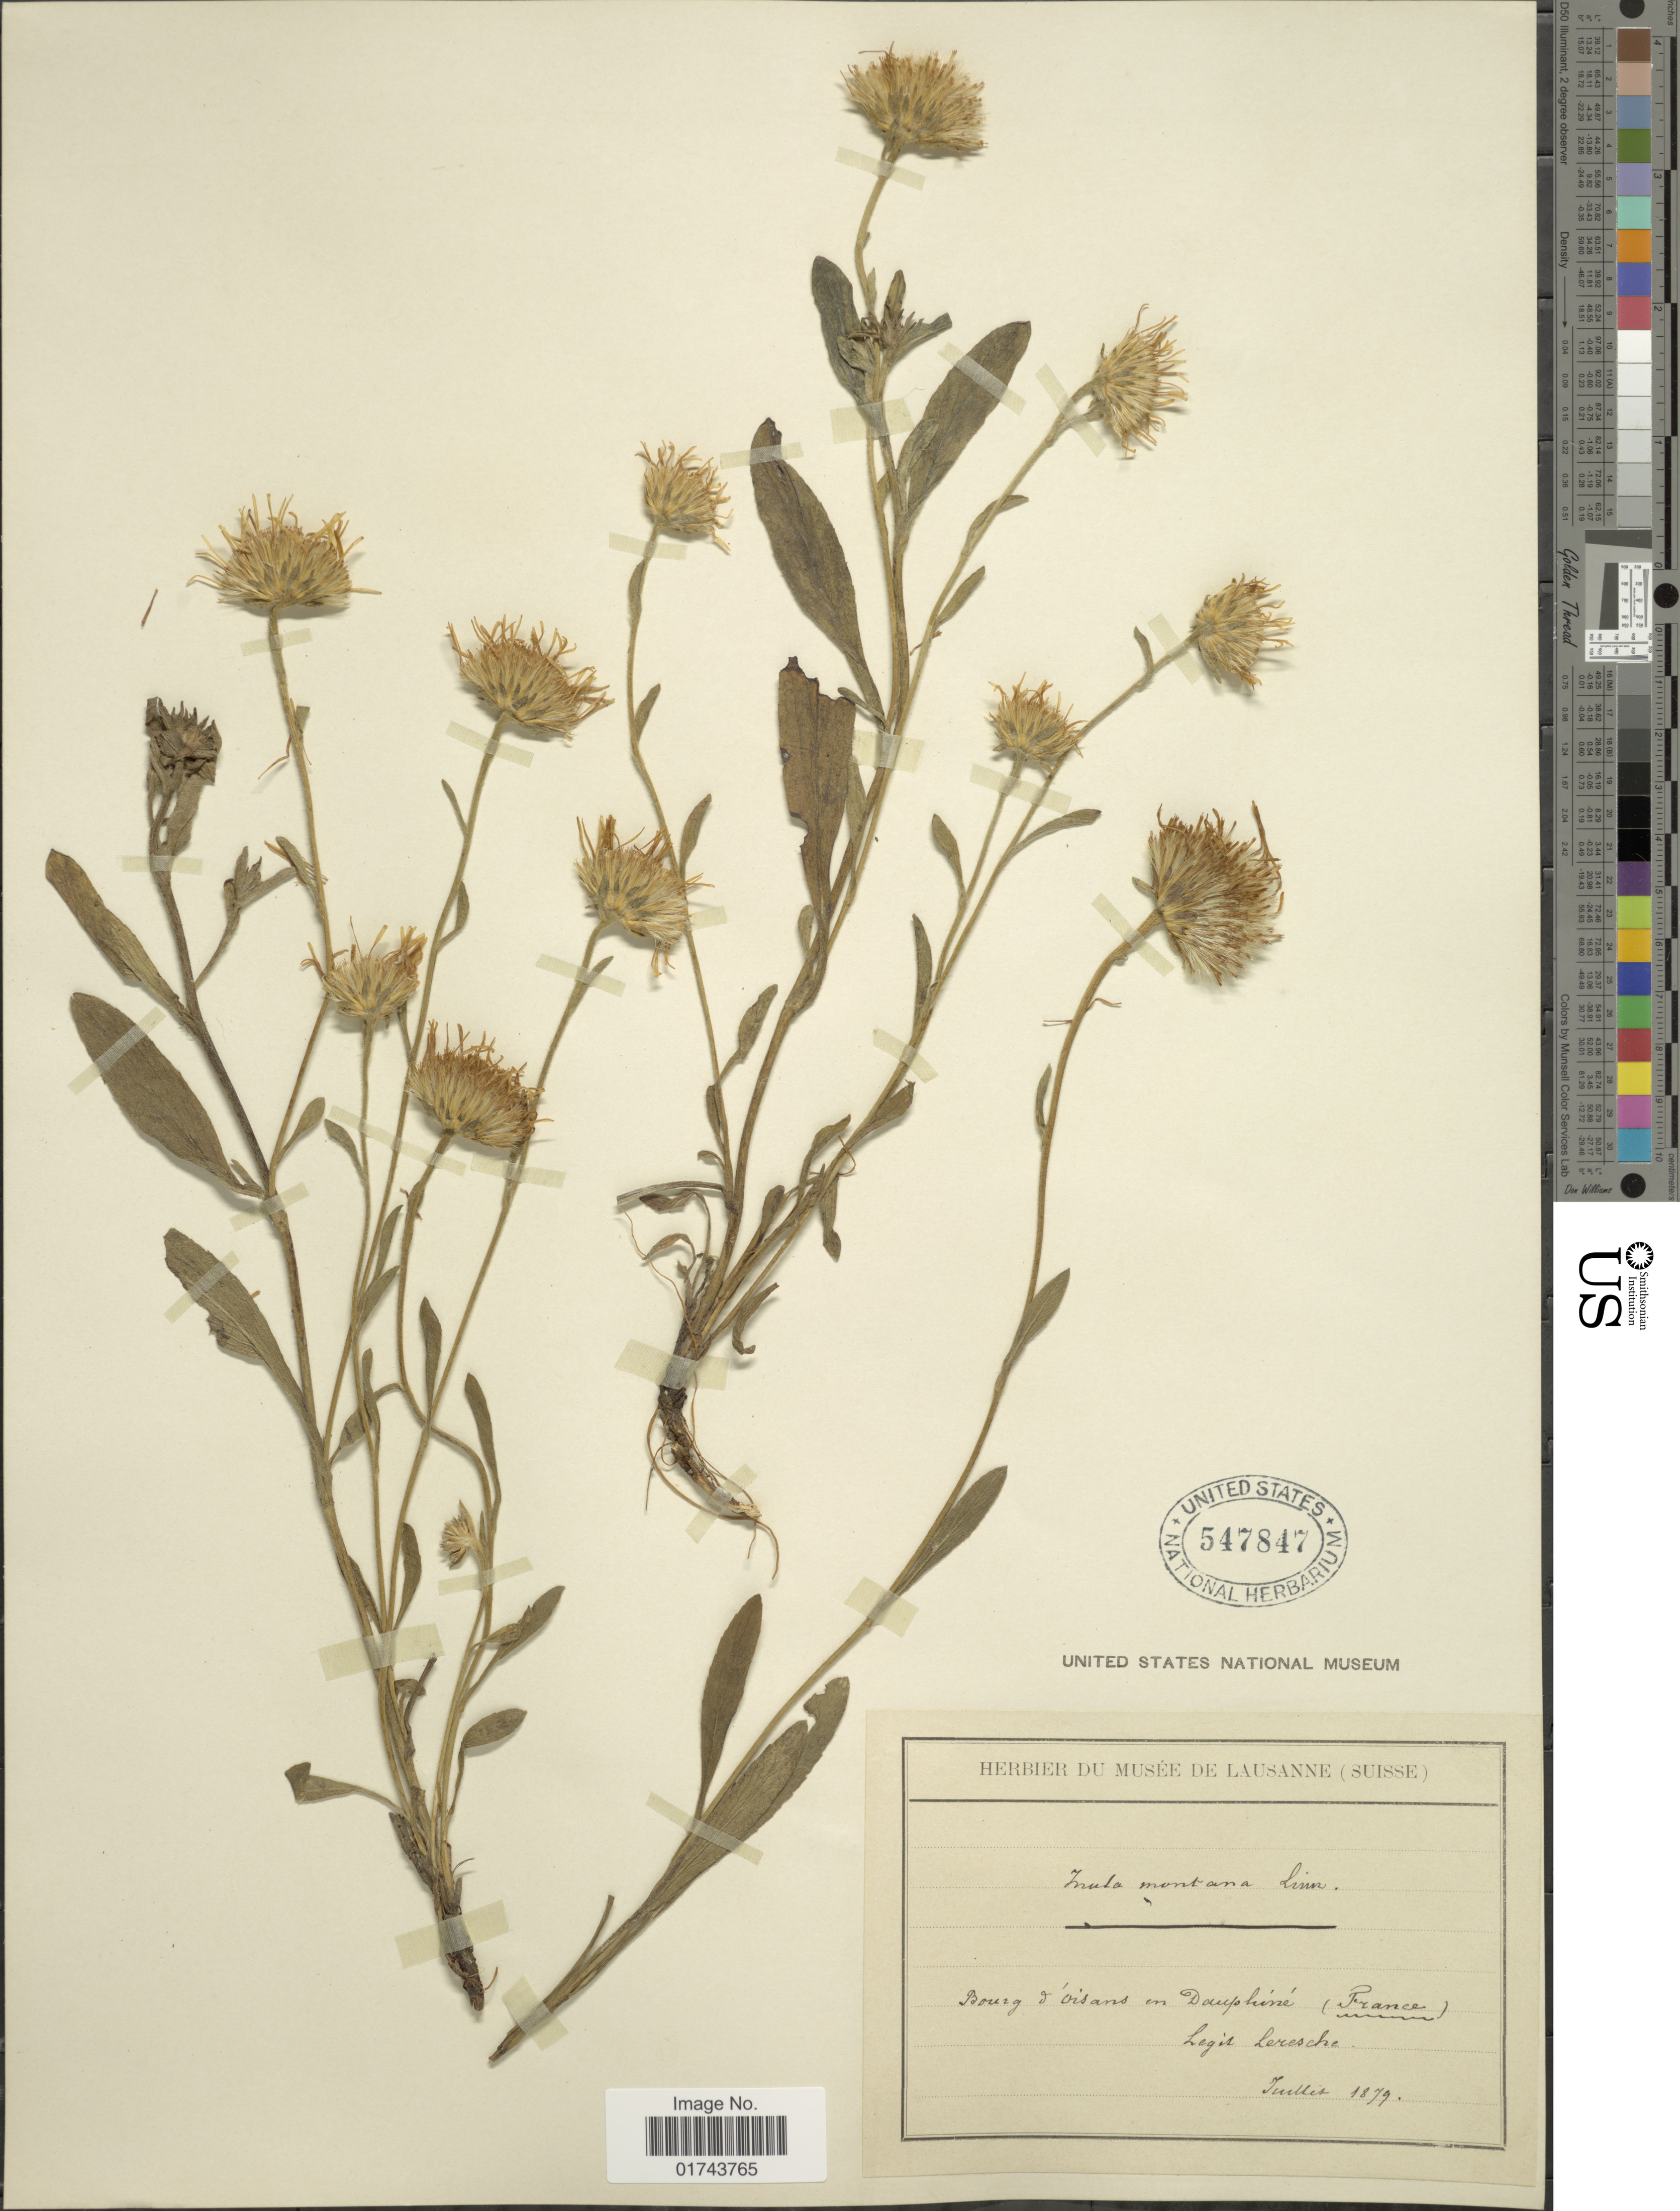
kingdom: Plantae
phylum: Tracheophyta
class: Magnoliopsida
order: Asterales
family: Asteraceae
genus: Inula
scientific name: Inula montana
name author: L.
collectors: Leresche, --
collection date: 1879-07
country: France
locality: Bourg J'Orsand in Dauphine [interpreted]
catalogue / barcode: US 547547